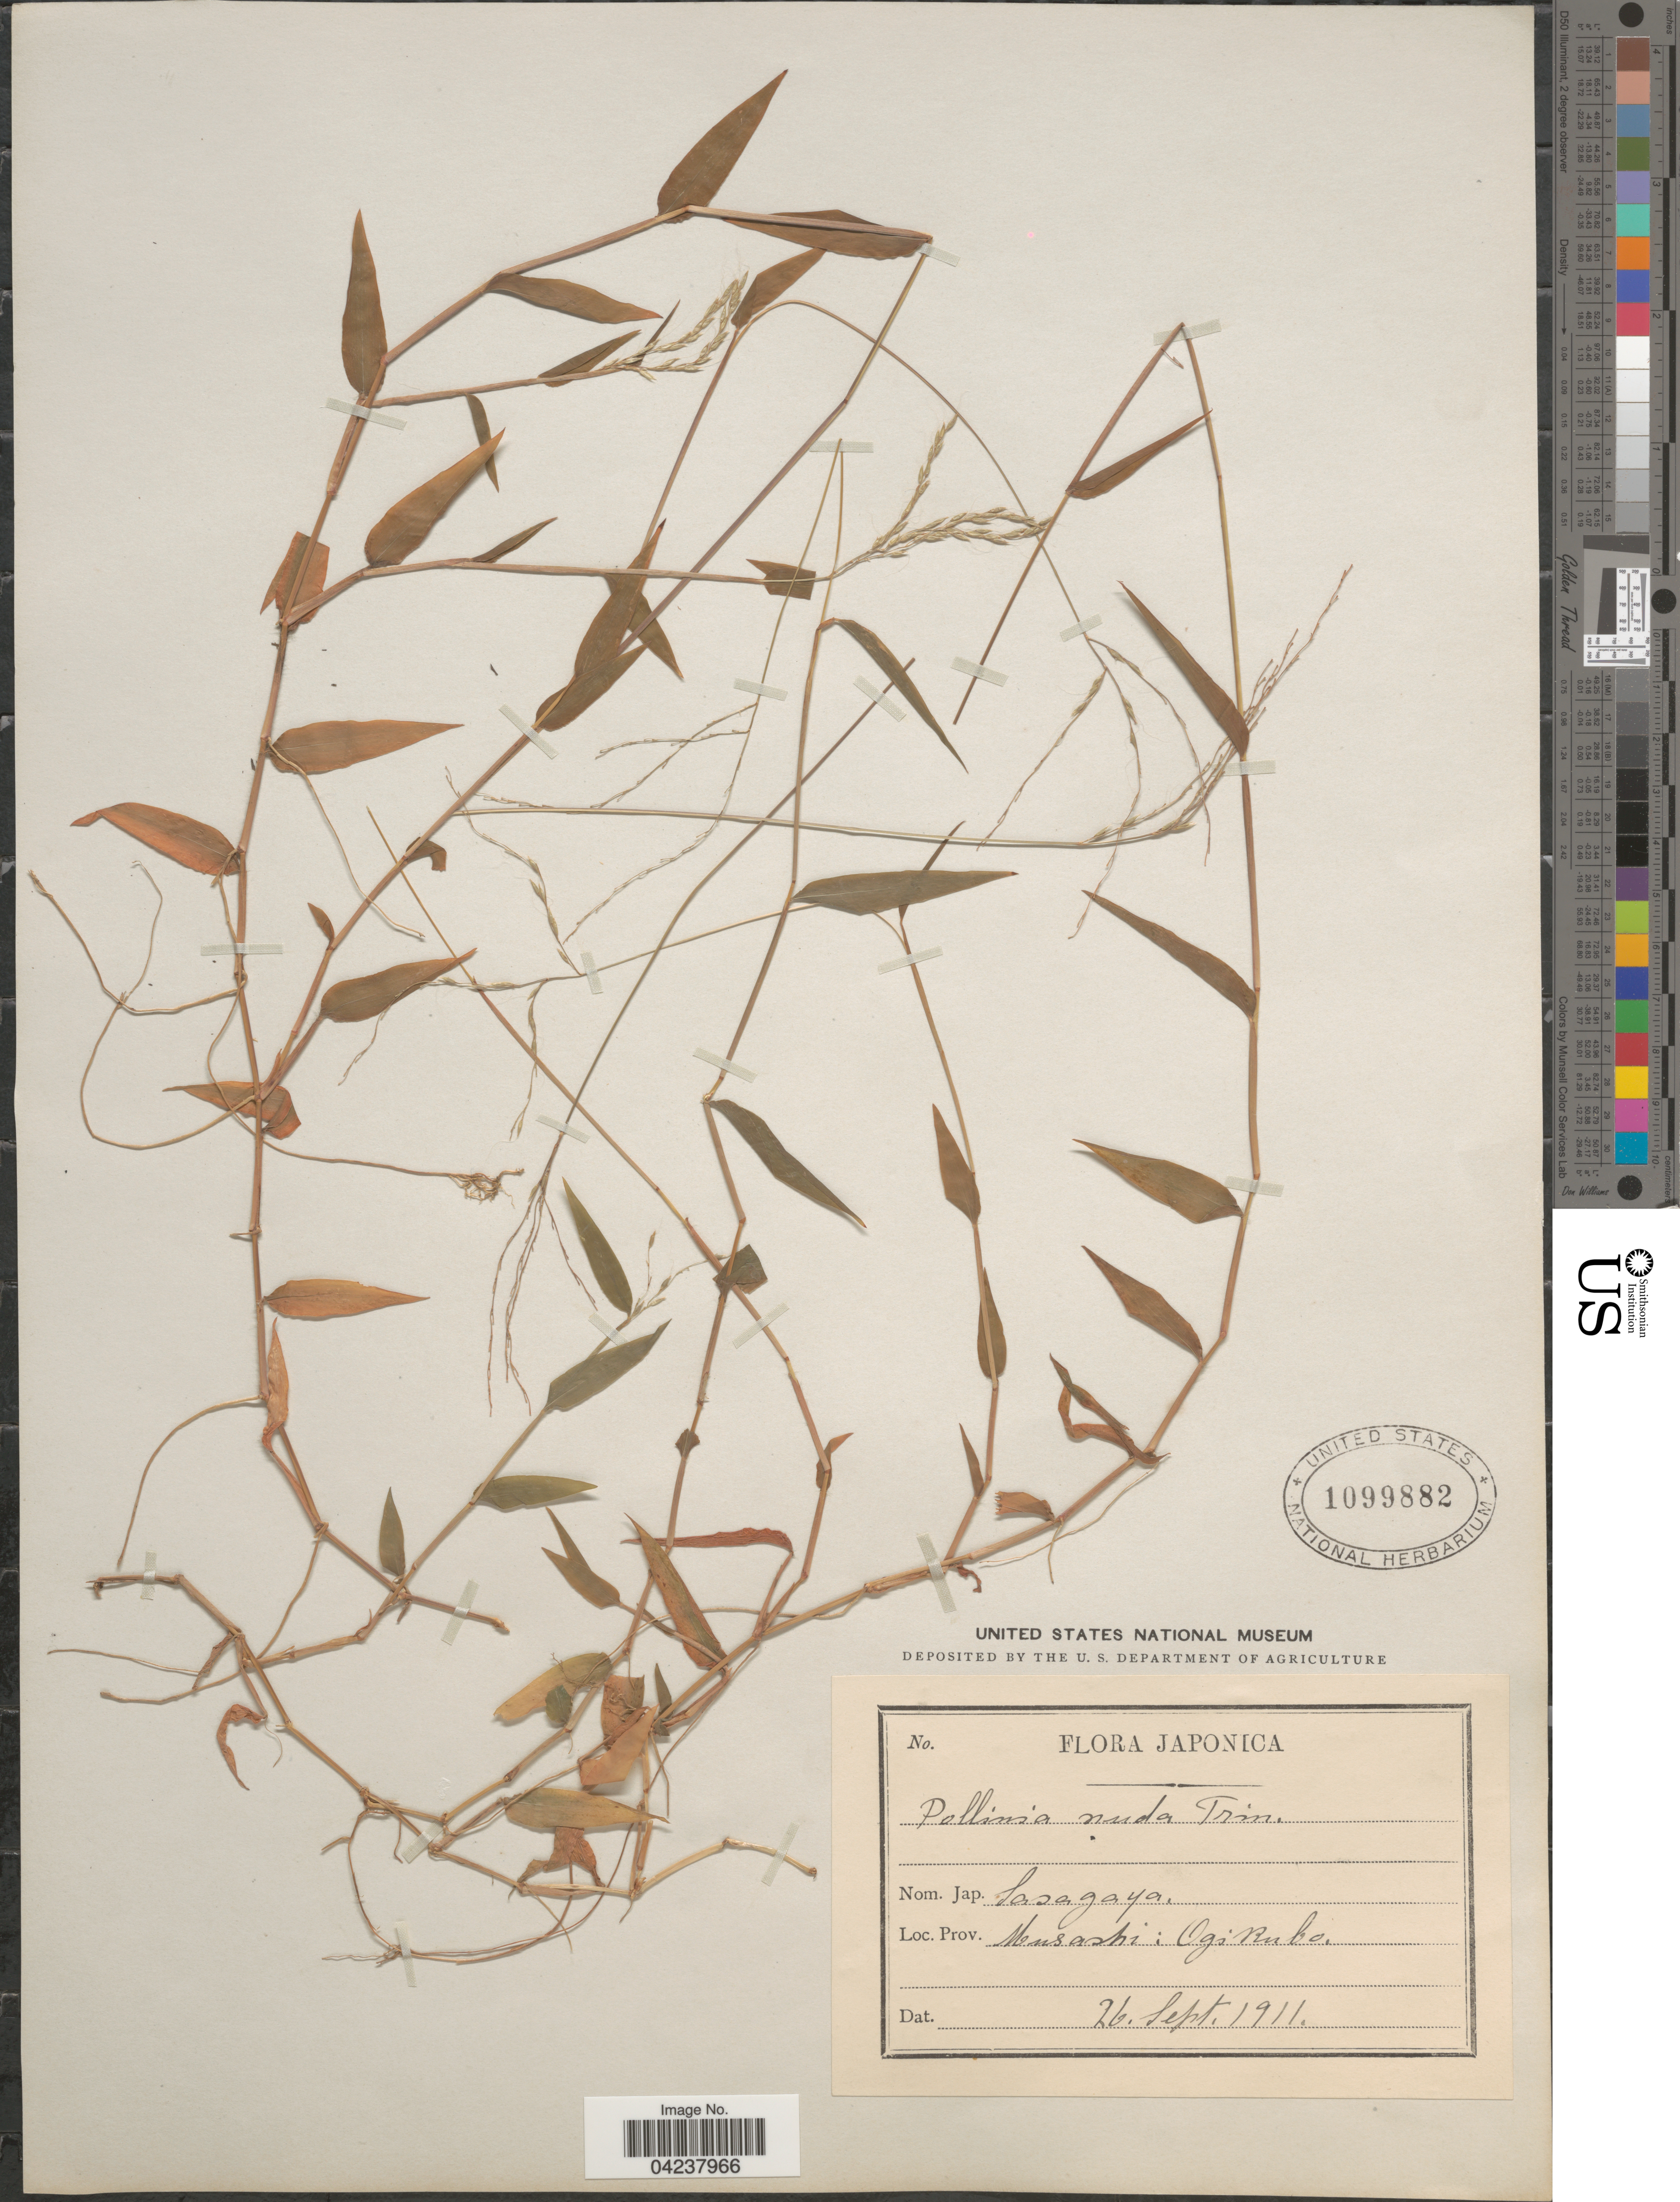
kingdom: Plantae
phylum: Tracheophyta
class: Liliopsida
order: Poales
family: Poaceae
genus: Microstegium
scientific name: Microstegium nudum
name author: (Trin.) A. Camus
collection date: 1911-09-26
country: Japan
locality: Japonica. Prov. Musashi: Ogirubo.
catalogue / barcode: US 1099882